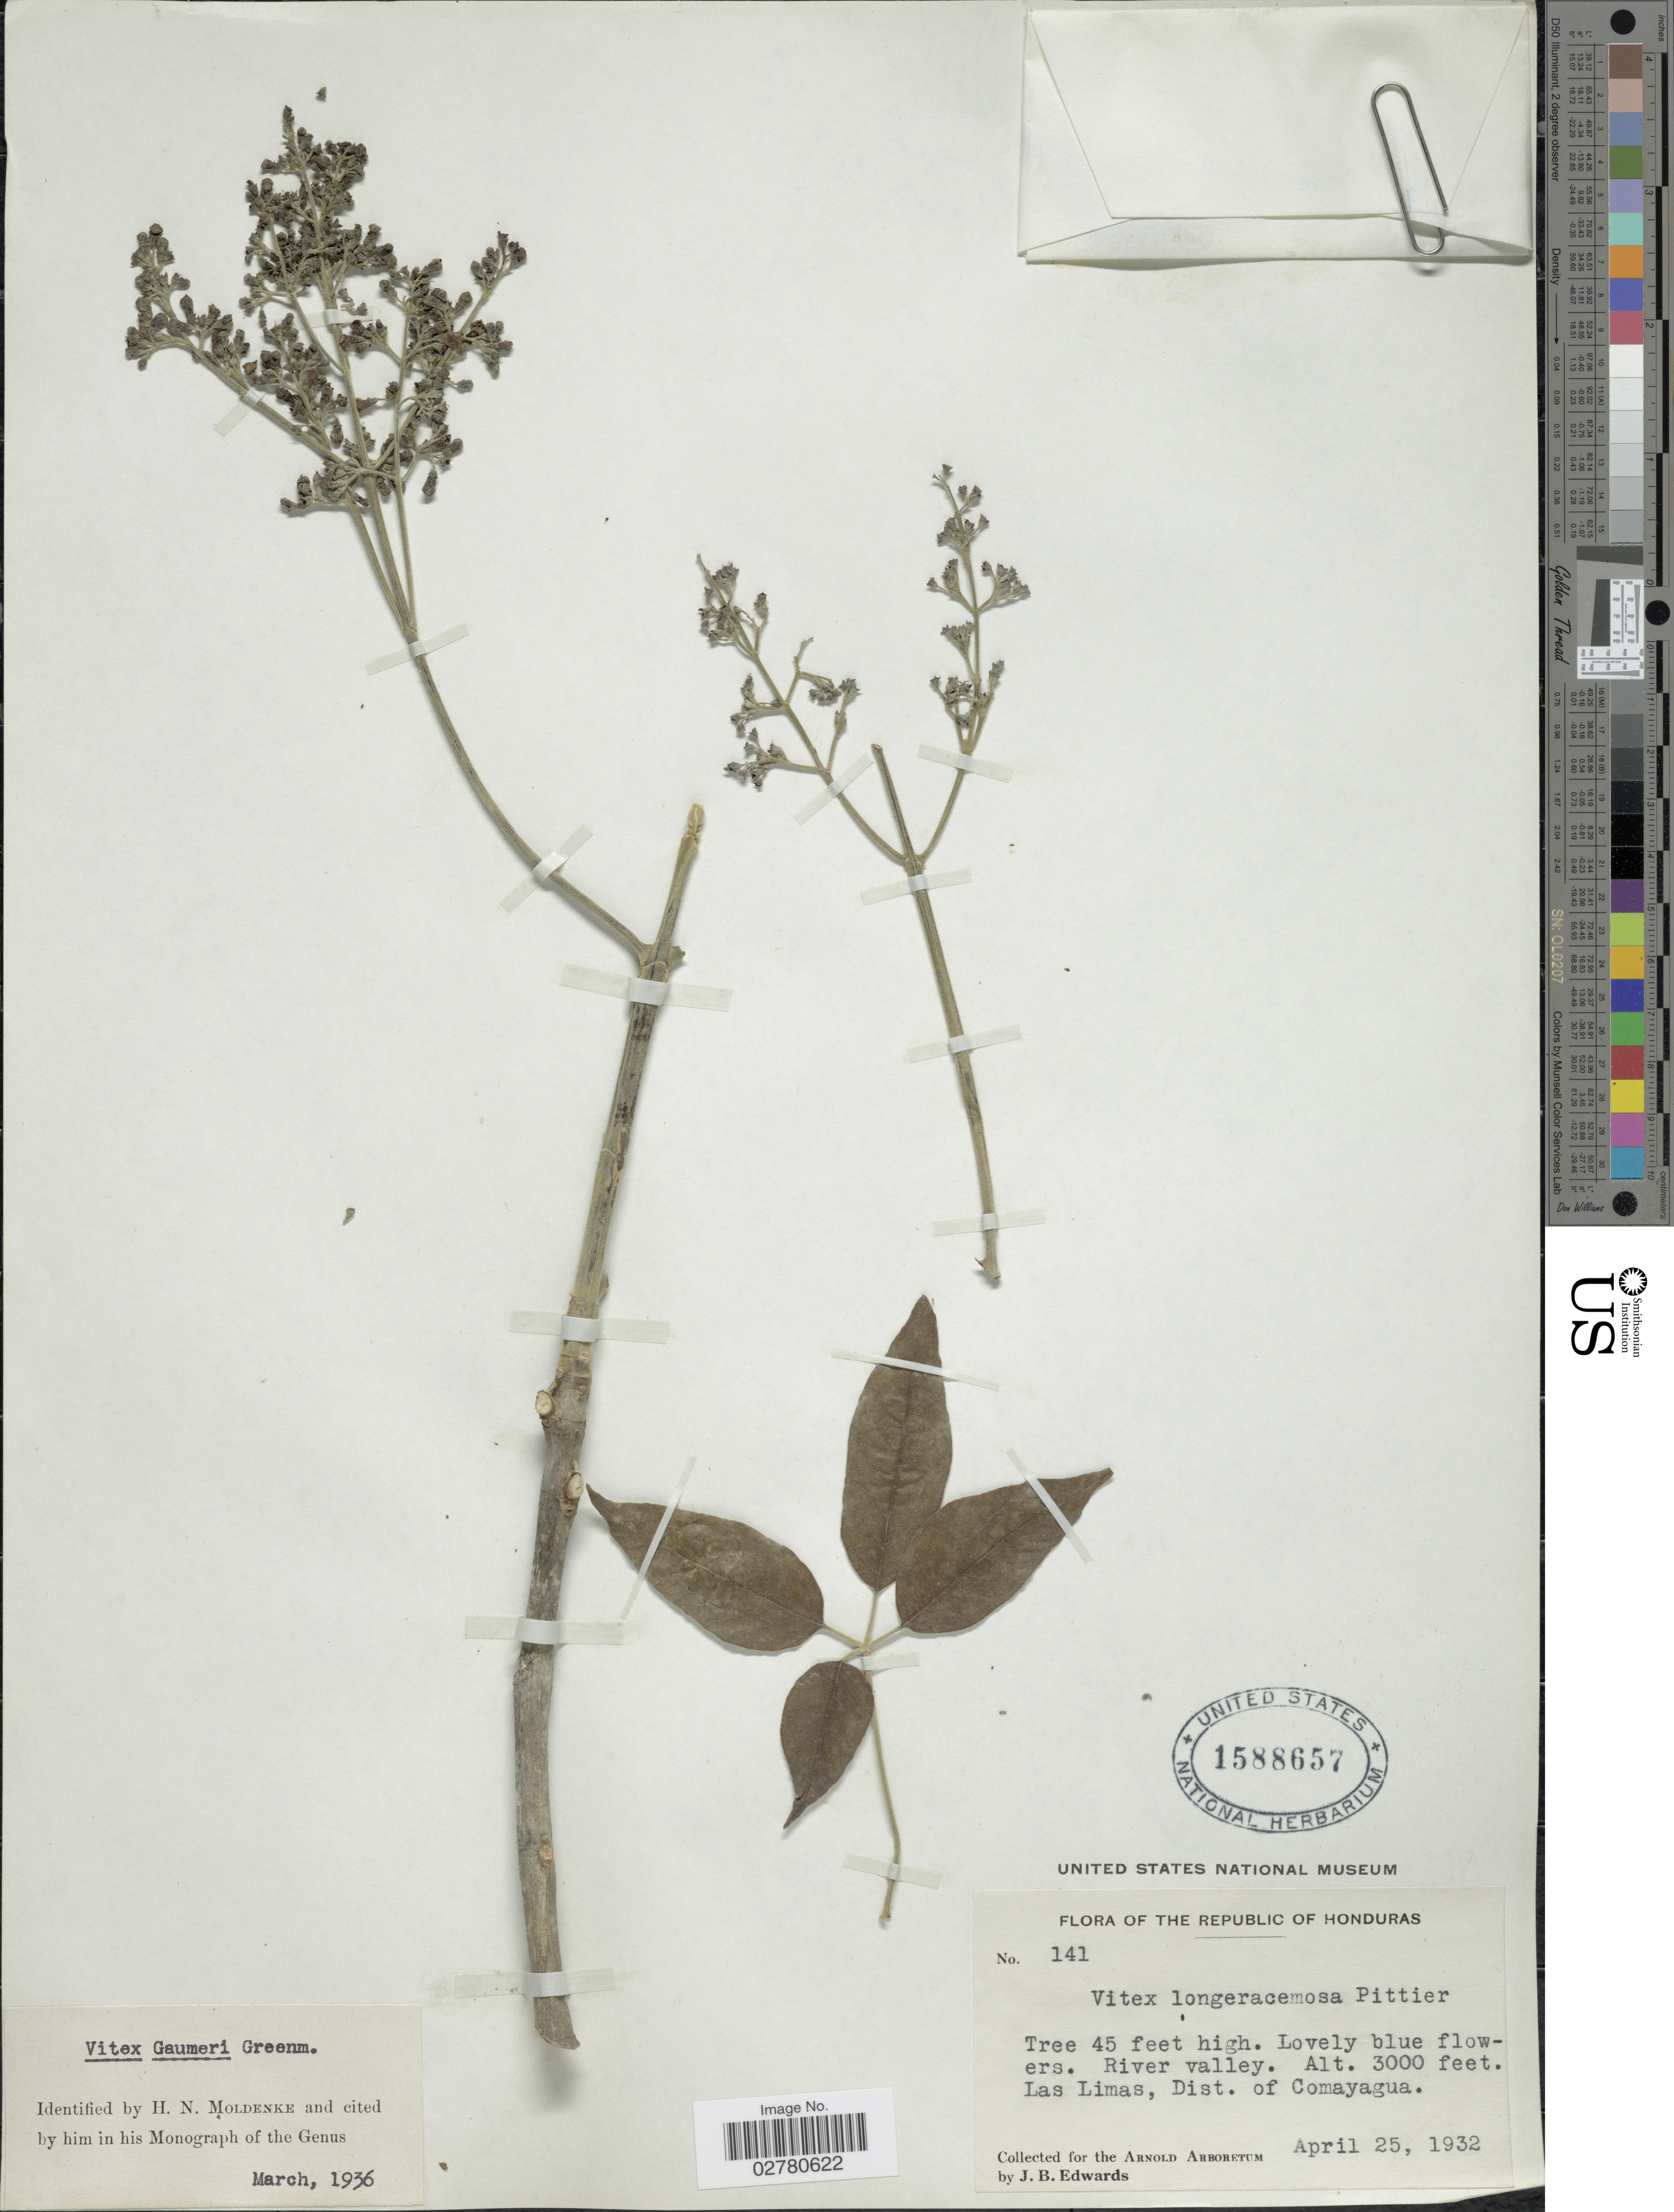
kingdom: Plantae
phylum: Tracheophyta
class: Magnoliopsida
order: Lamiales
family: Lamiaceae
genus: Vitex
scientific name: Vitex gaumeri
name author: Greenm.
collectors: J. B. Edwards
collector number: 141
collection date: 1932-04-25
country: Honduras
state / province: Comayagua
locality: Las Limas, Dist. of Comayagua.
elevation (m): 914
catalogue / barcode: US 1588657